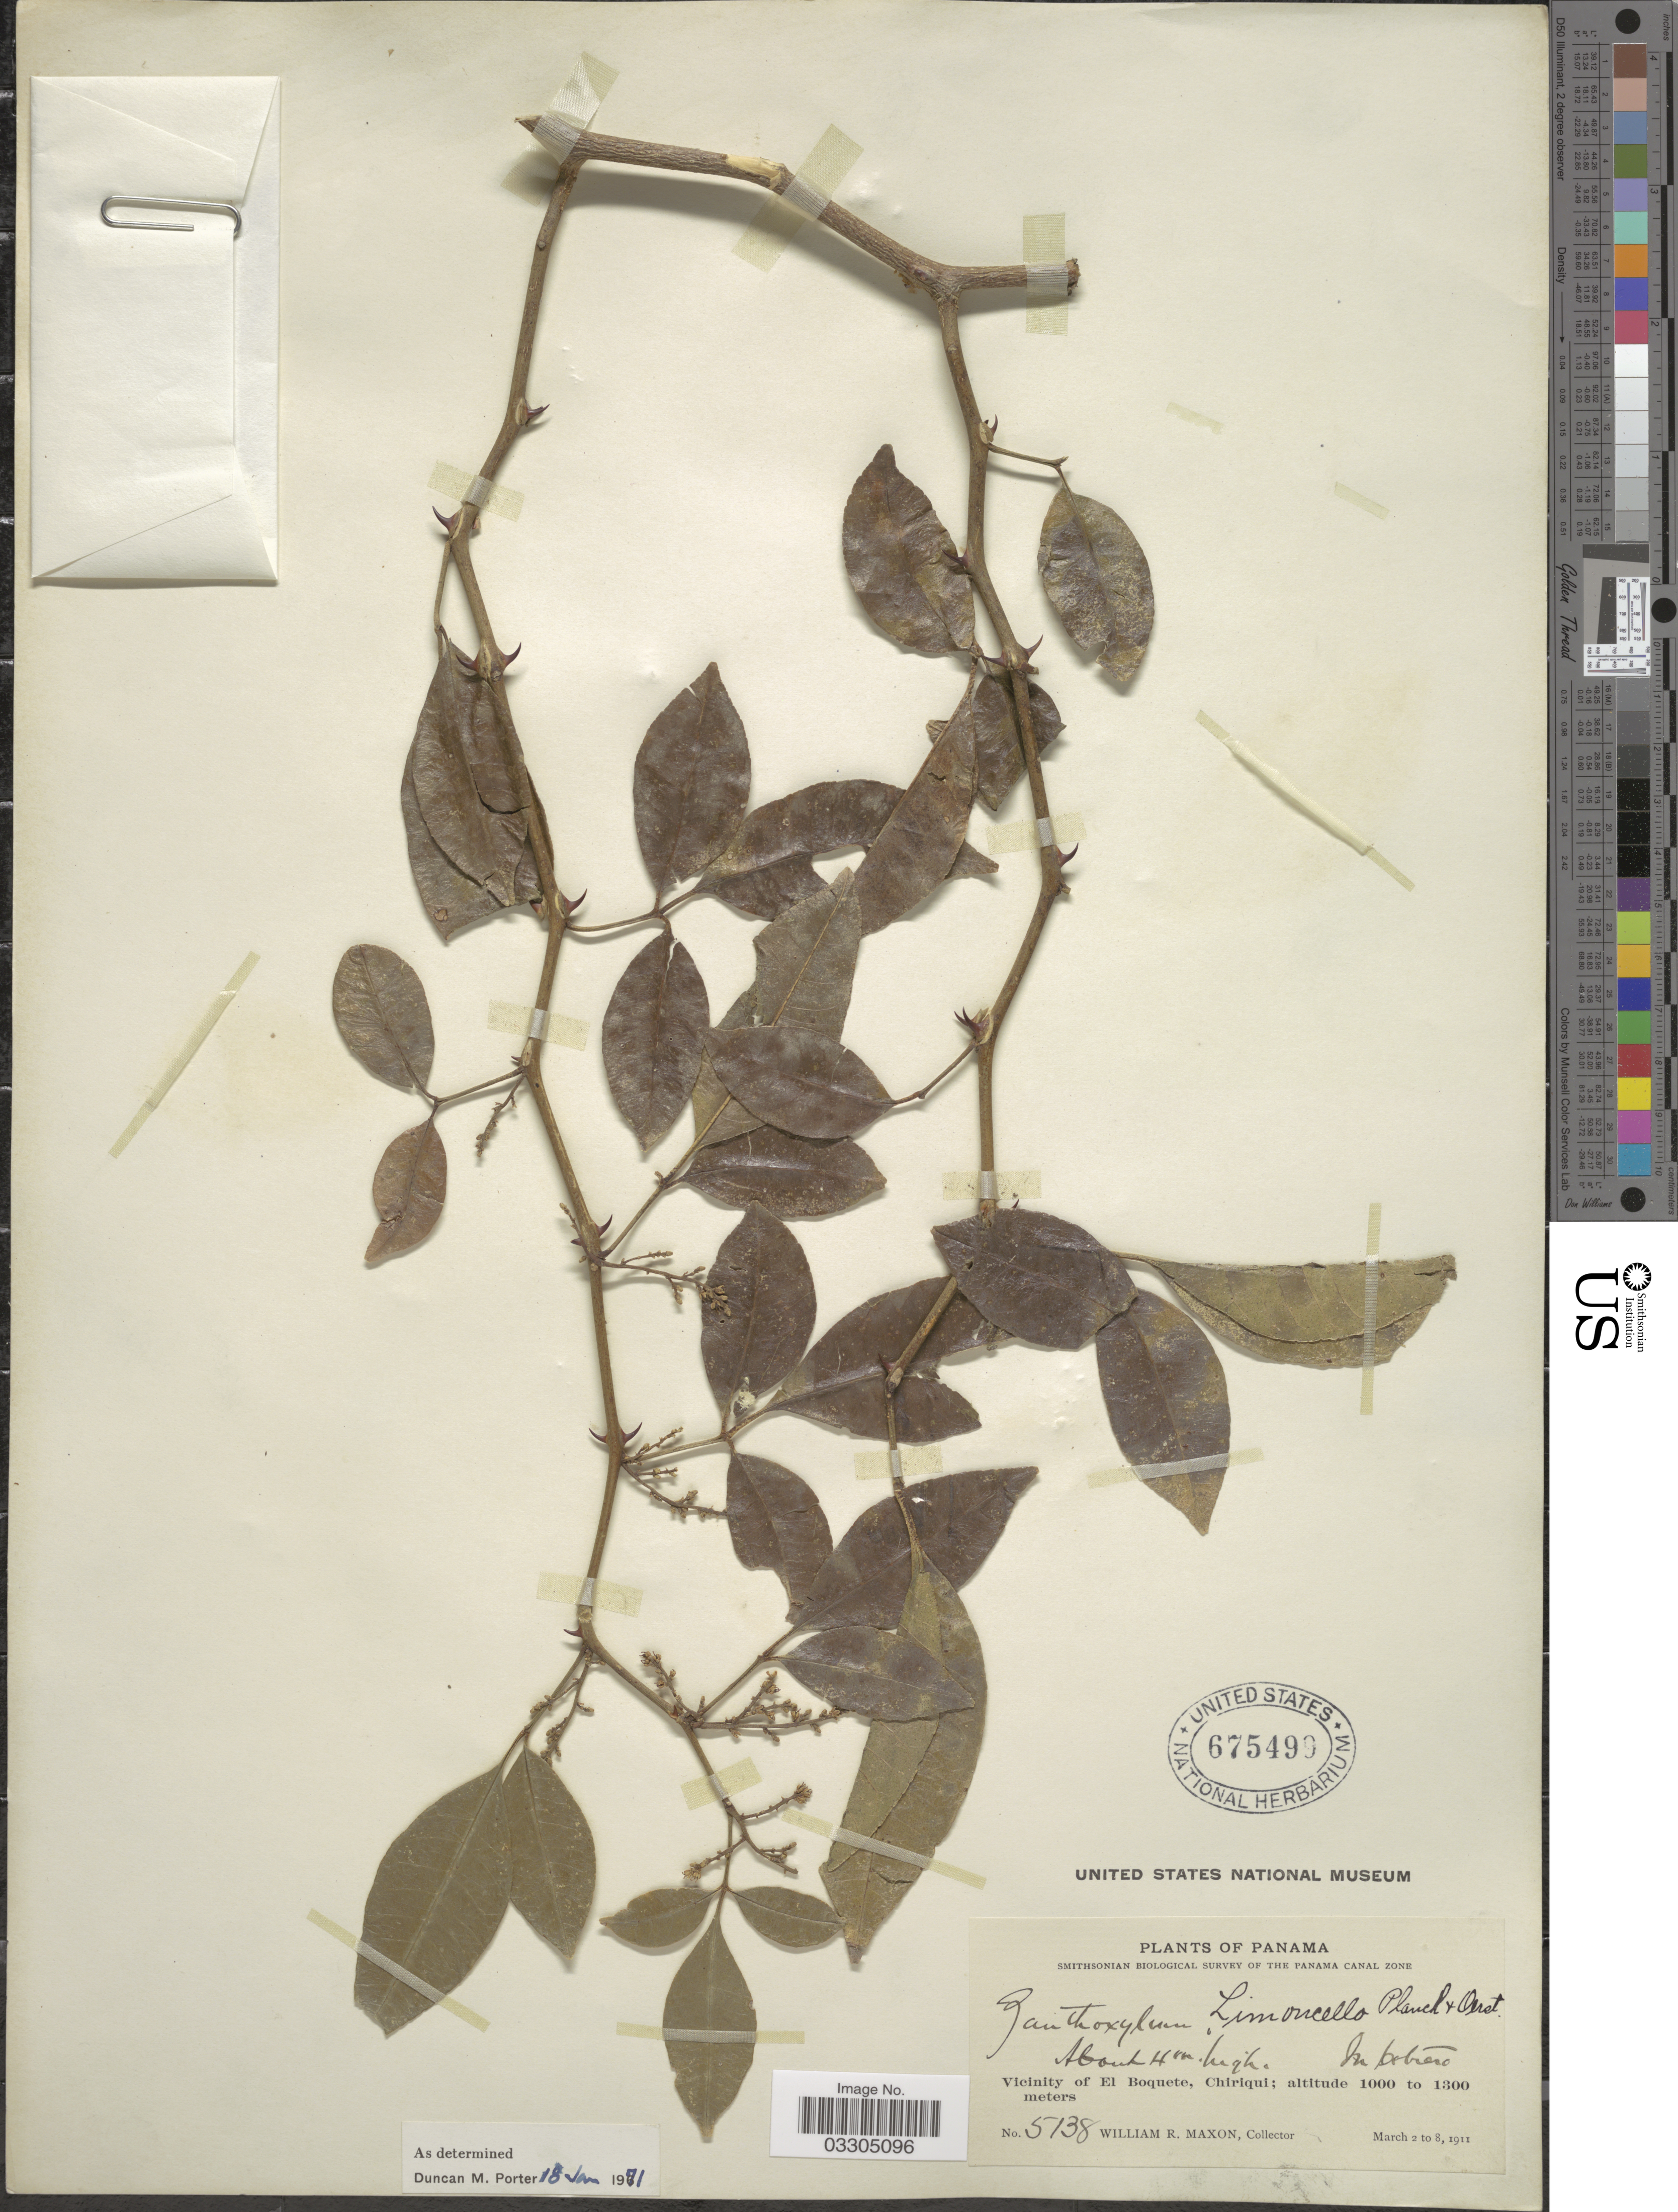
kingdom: Plantae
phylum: Tracheophyta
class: Magnoliopsida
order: Sapindales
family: Rutaceae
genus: Zanthoxylum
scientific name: Zanthoxylum limoncello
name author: Planch. & Oerst.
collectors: W. R. Maxon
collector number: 5138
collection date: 1911-03-02/1911-03-08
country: Panama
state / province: Chiriqui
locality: The Panama Canal Zone, Vicinity of El Boquete.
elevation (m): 1000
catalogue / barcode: US 675499